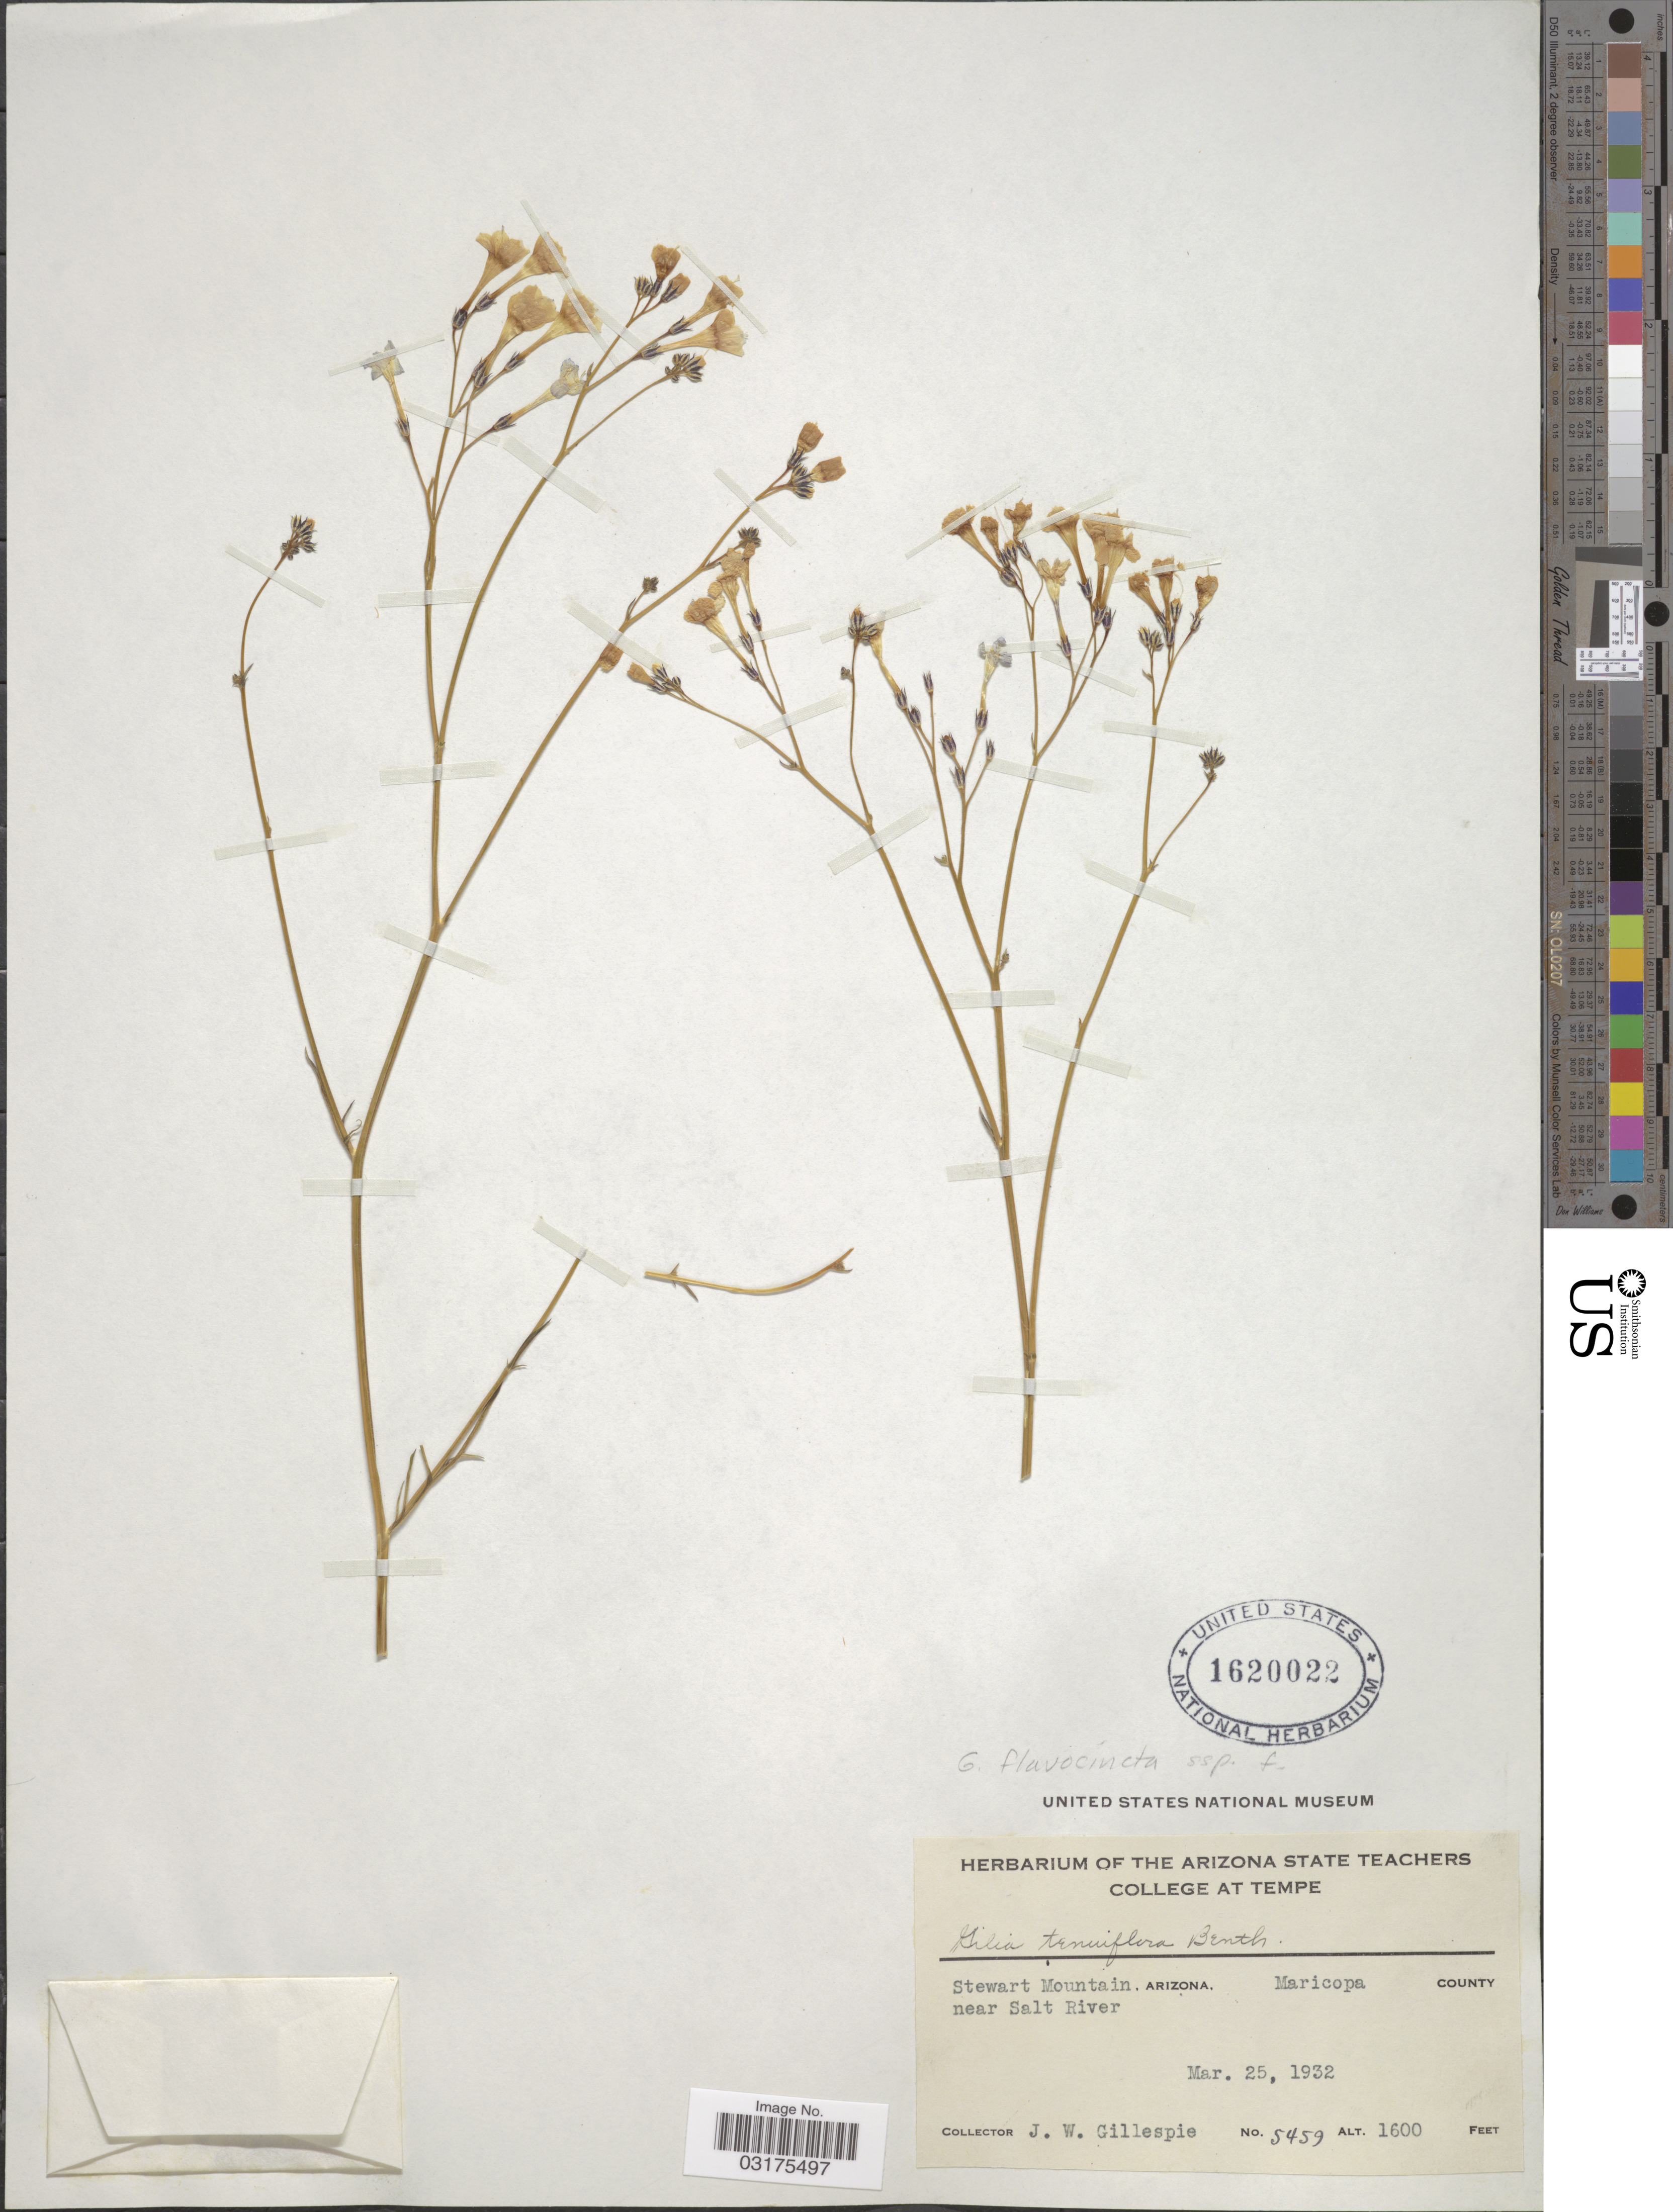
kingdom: Plantae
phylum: Tracheophyta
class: Magnoliopsida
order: Ericales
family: Polemoniaceae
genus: Gilia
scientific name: Gilia flavocincta subsp. flavocincta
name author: A. Nelson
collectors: J. W. Gillespie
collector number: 5459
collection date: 1932-03-25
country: United States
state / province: Arizona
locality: Stewart Mountain, Arizona, Maricopa County, near Salt River.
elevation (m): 488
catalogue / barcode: US 1620022